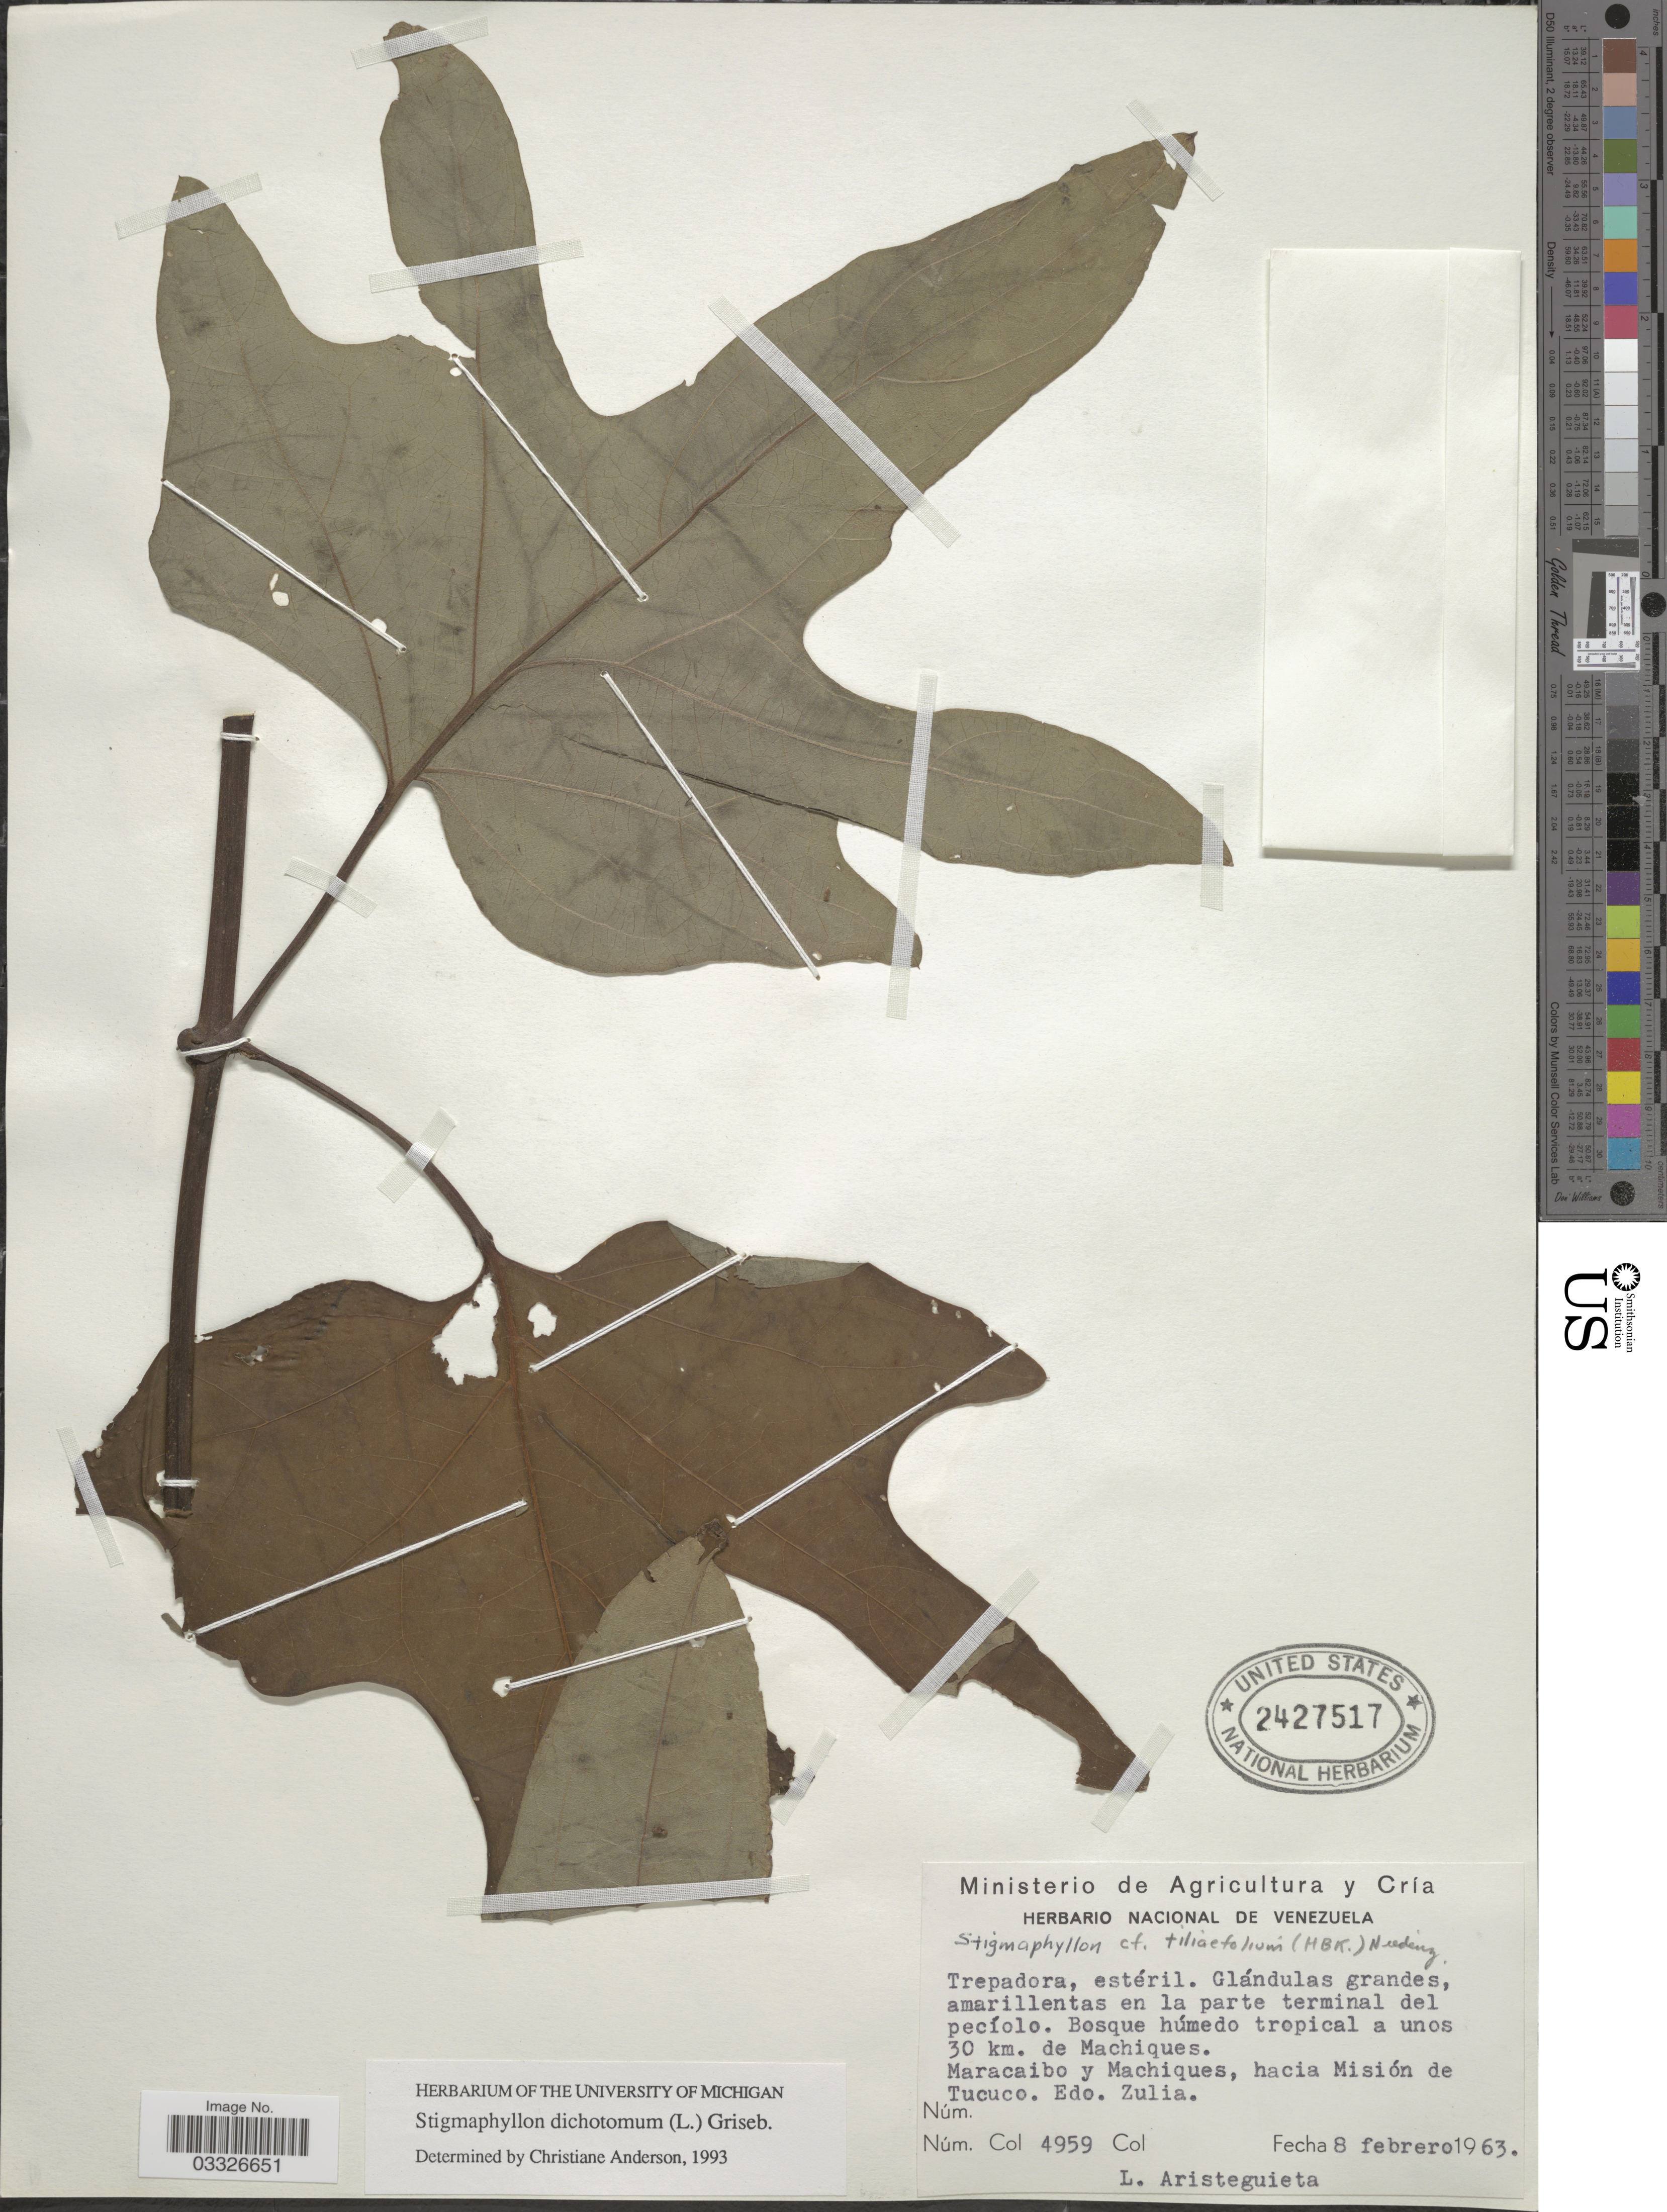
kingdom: Plantae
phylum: Tracheophyta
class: Magnoliopsida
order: Malpighiales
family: Malpighiaceae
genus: Stigmaphyllon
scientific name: Stigmaphyllon dichotomum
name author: Griseb.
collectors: L. Aristeguieta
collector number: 4959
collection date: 1963-02-08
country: Venezuela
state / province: Zulia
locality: Bosque húmedo tropical a unos 30 km. de Machiques. Maracaibo y Machiques, hacia Misión de Tucuco.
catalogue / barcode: US 2427517